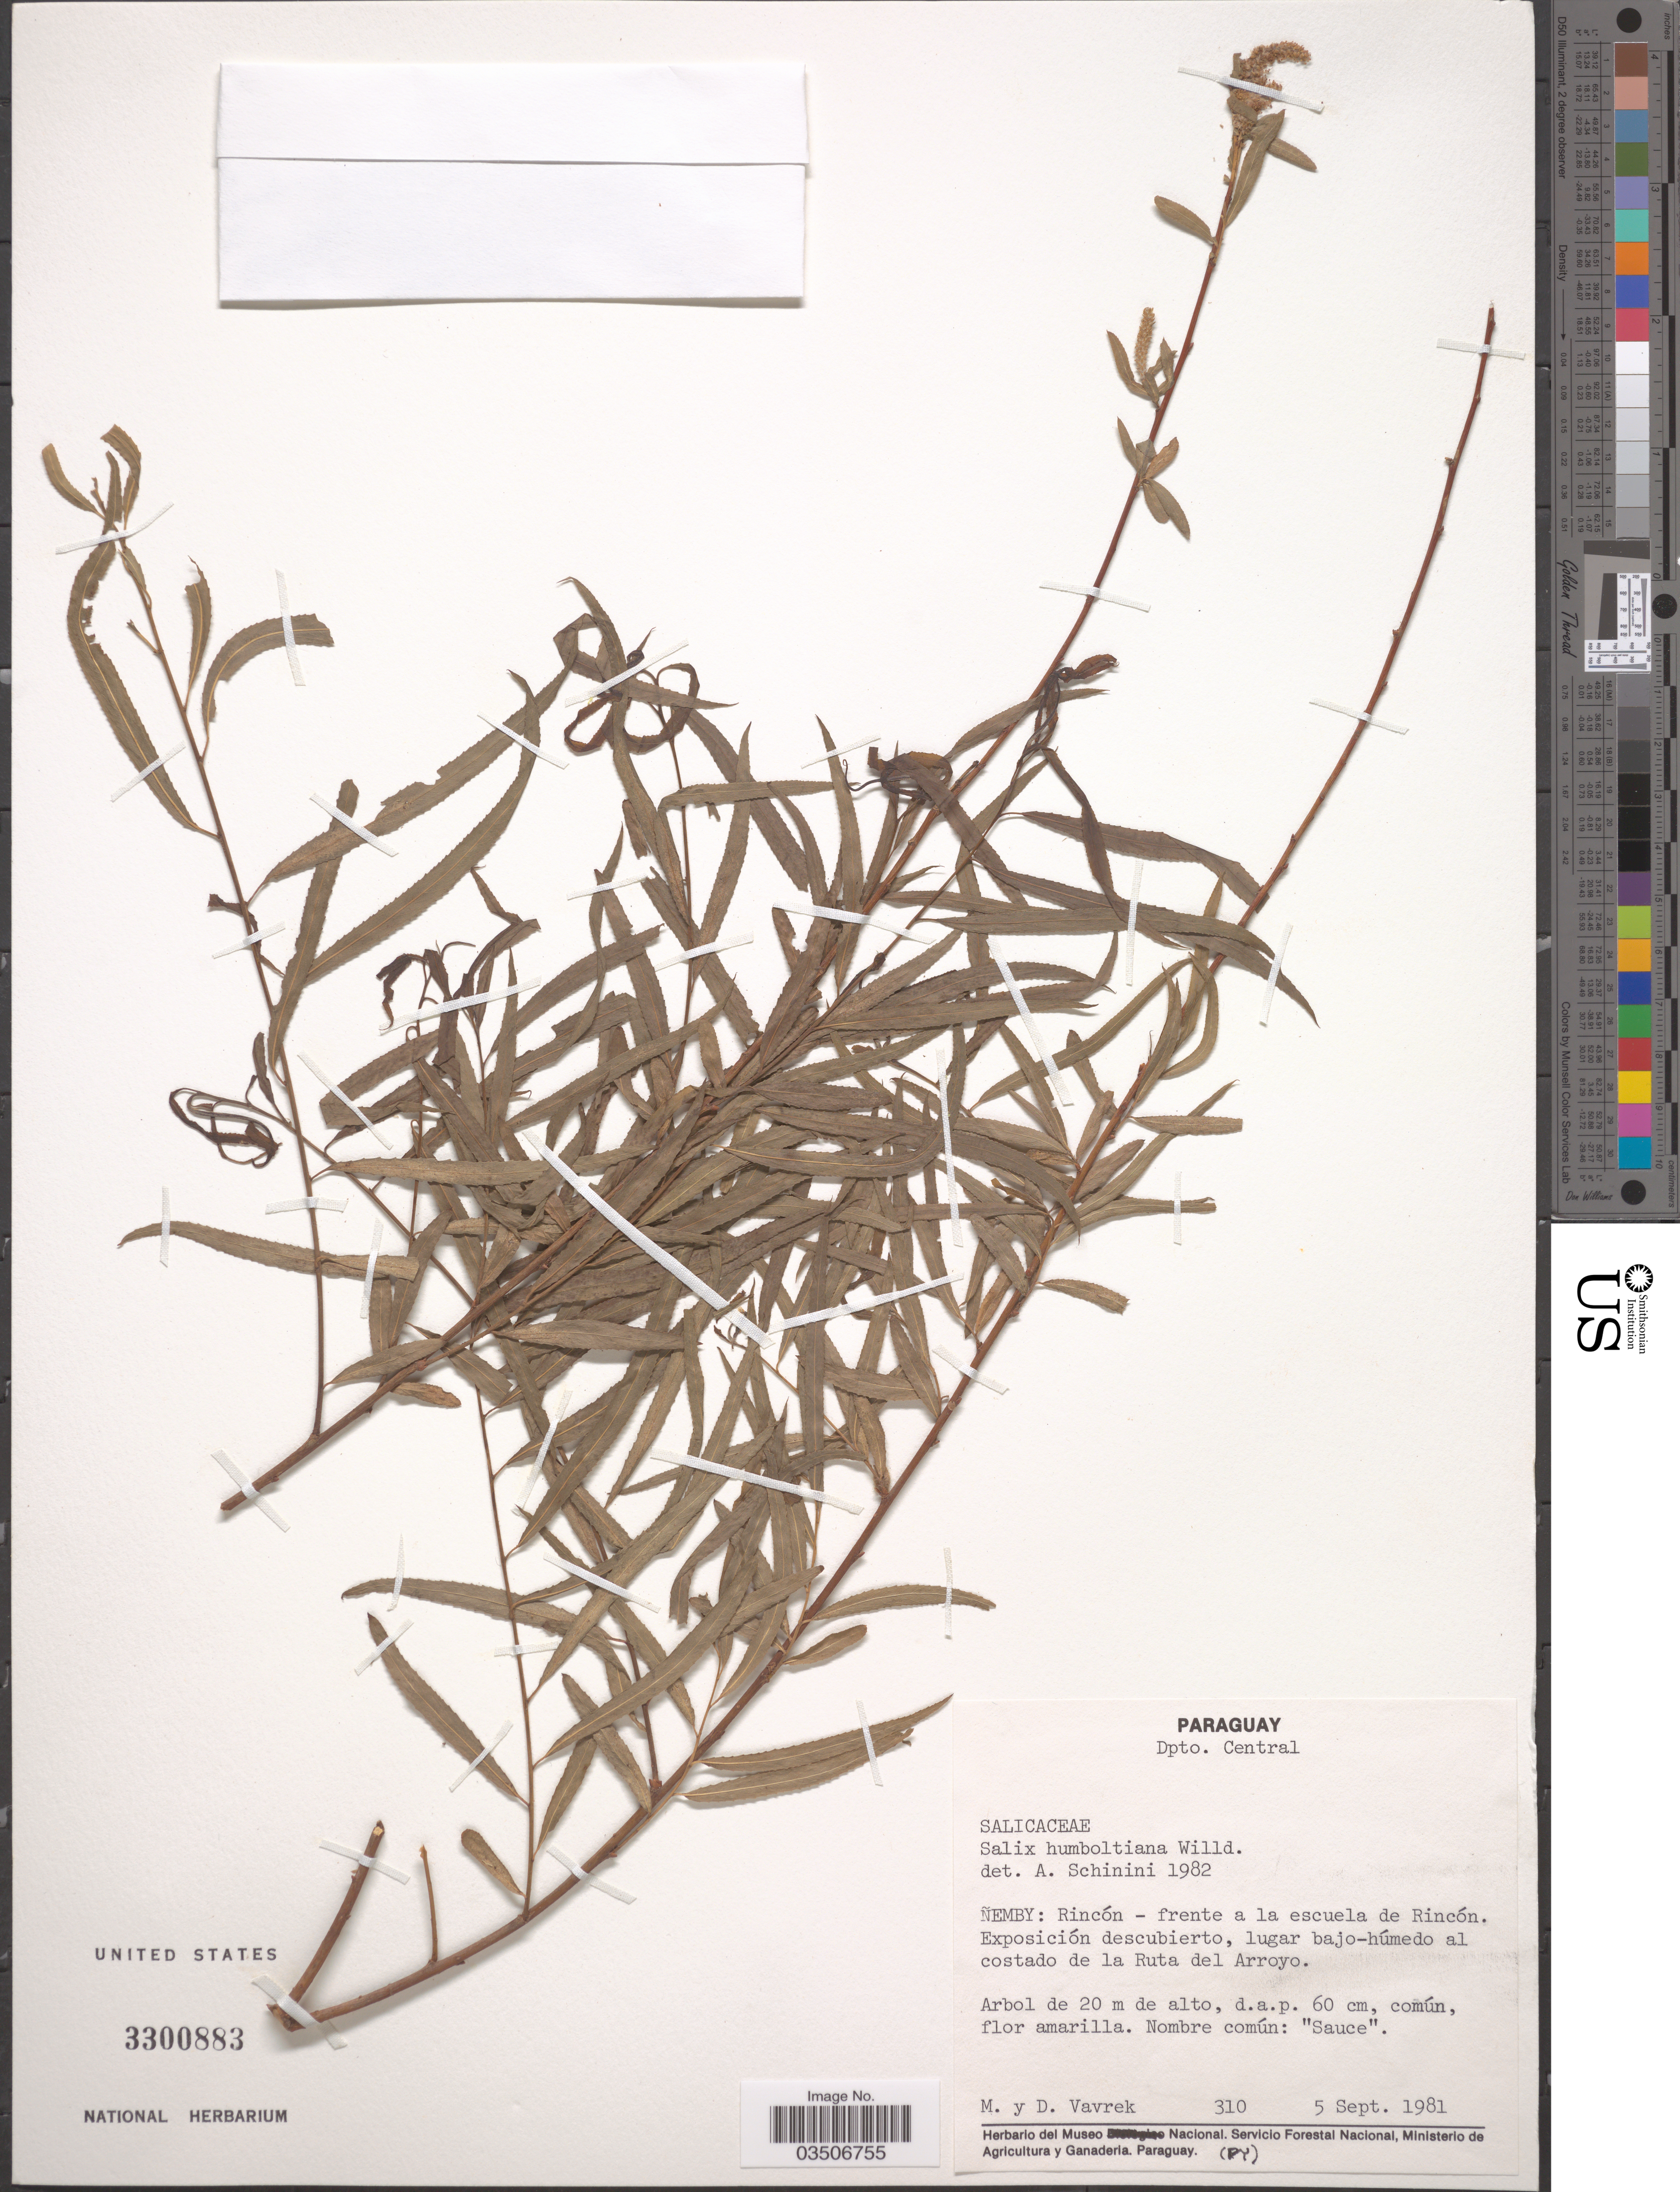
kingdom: Plantae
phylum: Tracheophyta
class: Magnoliopsida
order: Malpighiales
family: Salicaceae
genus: Salix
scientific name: Salix humboldtiana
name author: Willd.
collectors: M. Vavrek & D. Vavrek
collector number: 310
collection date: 1981-09-05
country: Paraguay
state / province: Central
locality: Dpto. Central. Ñemby: Rincón - frente a la escuela de Rincón. Exposición descubierto, lugar bajo-húmedo al costado de la Ruta del Arroyo.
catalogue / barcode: US 3300883